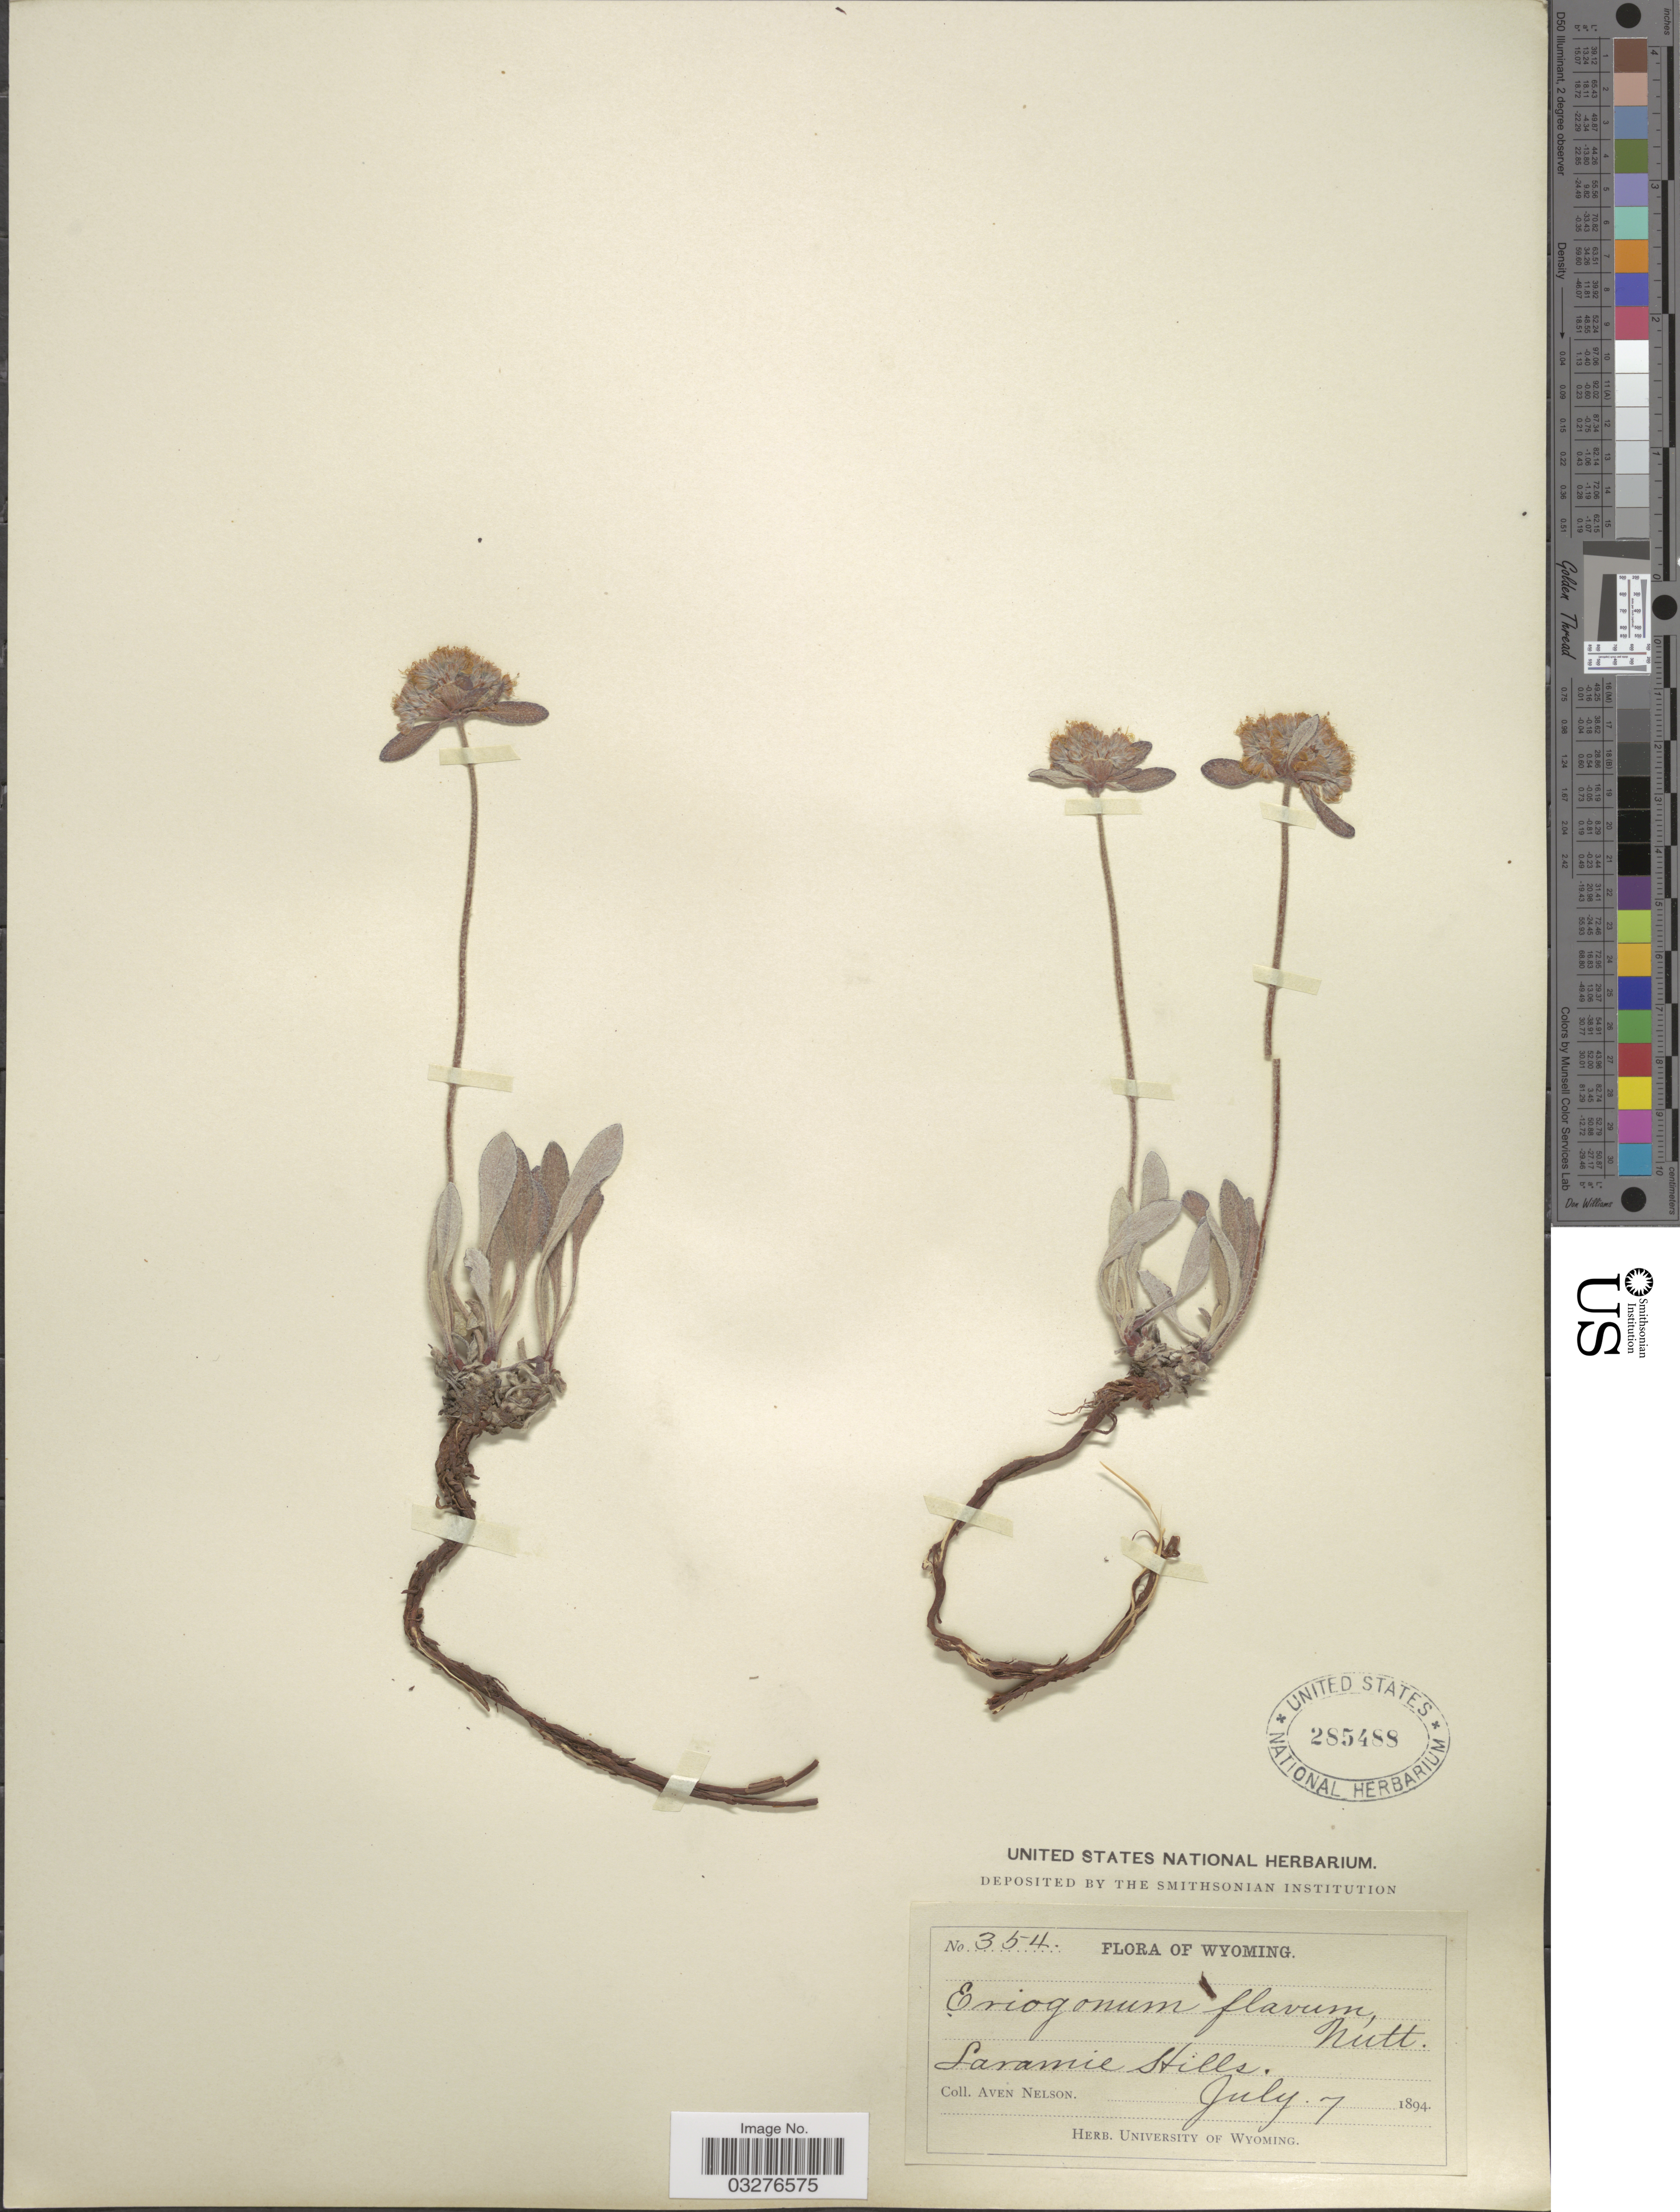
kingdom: Plantae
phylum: Tracheophyta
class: Magnoliopsida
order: Caryophyllales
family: Polygonaceae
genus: Eriogonum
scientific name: Eriogonum flavum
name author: Nutt. ex Benth.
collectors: A. Nelson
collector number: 354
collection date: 1894-07-07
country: United States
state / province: Wyoming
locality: Laramie Hills.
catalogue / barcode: US 285488